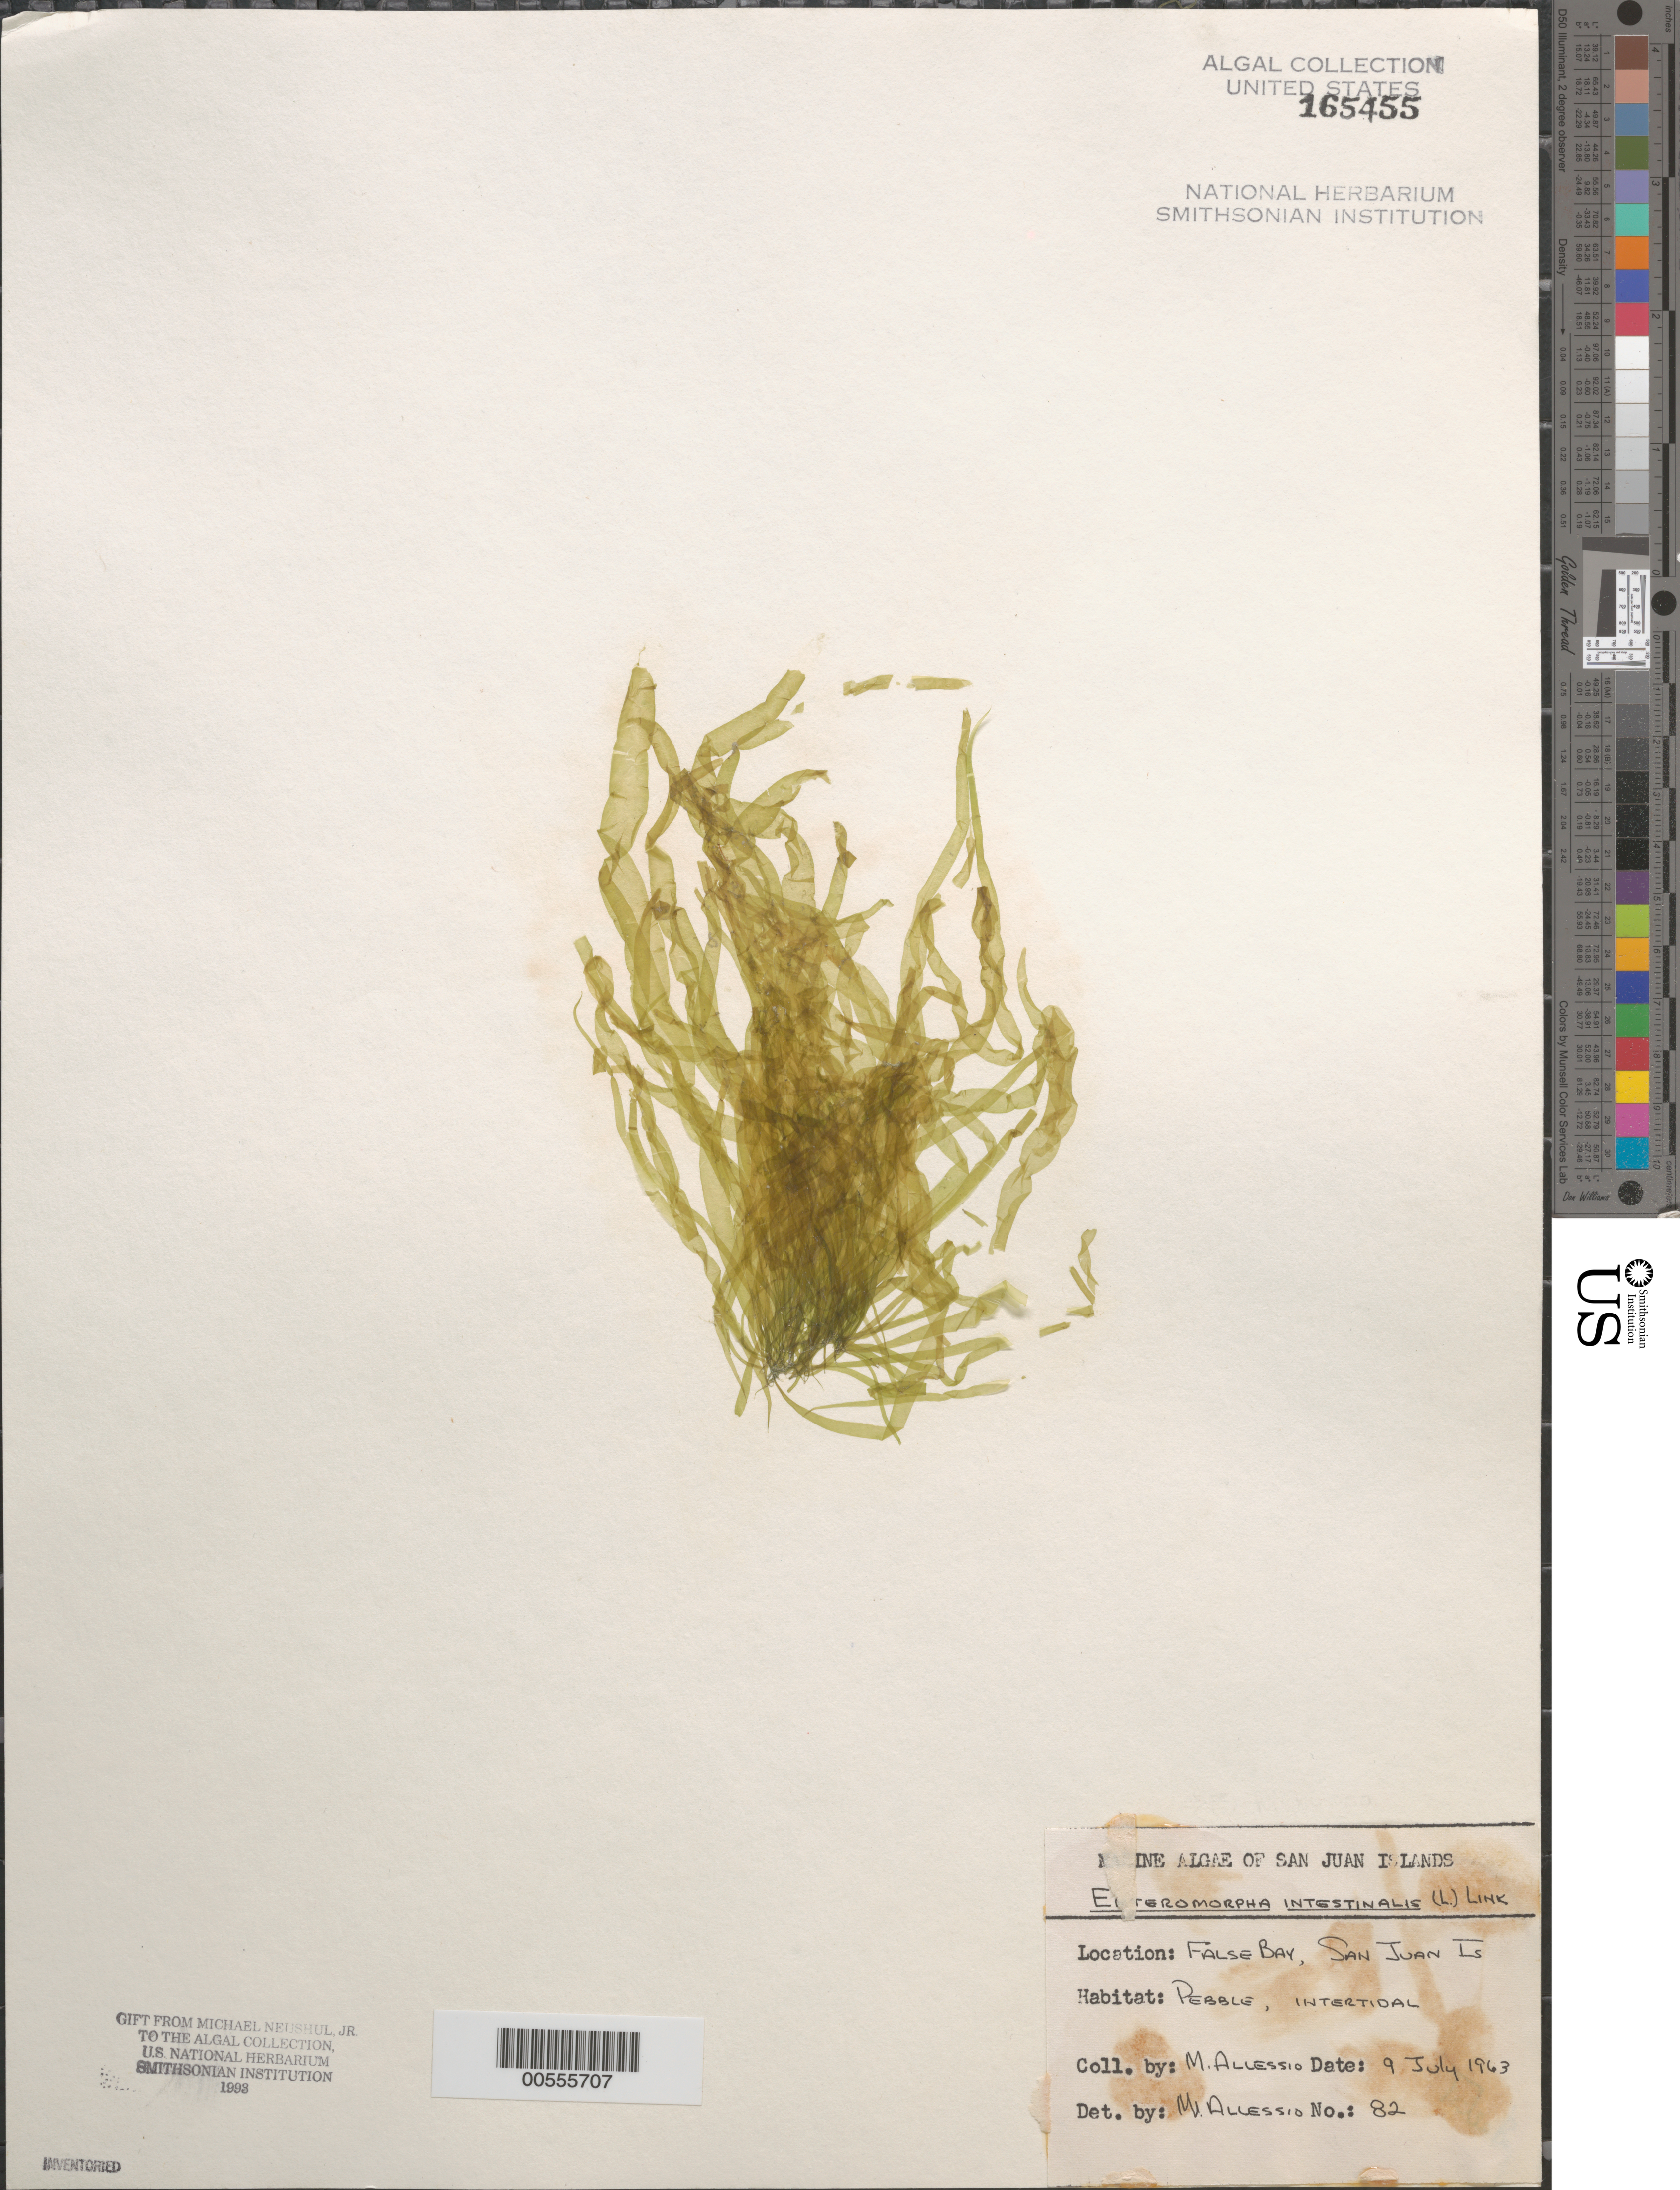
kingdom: Plantae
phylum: Chlorophyta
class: Ulvophyceae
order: Ulvales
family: Ulvaceae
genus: Ulva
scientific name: Ulva intestinalis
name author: L.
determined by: Algae name updating Project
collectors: M. Allessio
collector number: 82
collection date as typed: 09 Jul 1963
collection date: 1963-07-09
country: United States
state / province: Washington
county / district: San Juan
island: San Juan Island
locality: False Bay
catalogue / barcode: US 165455